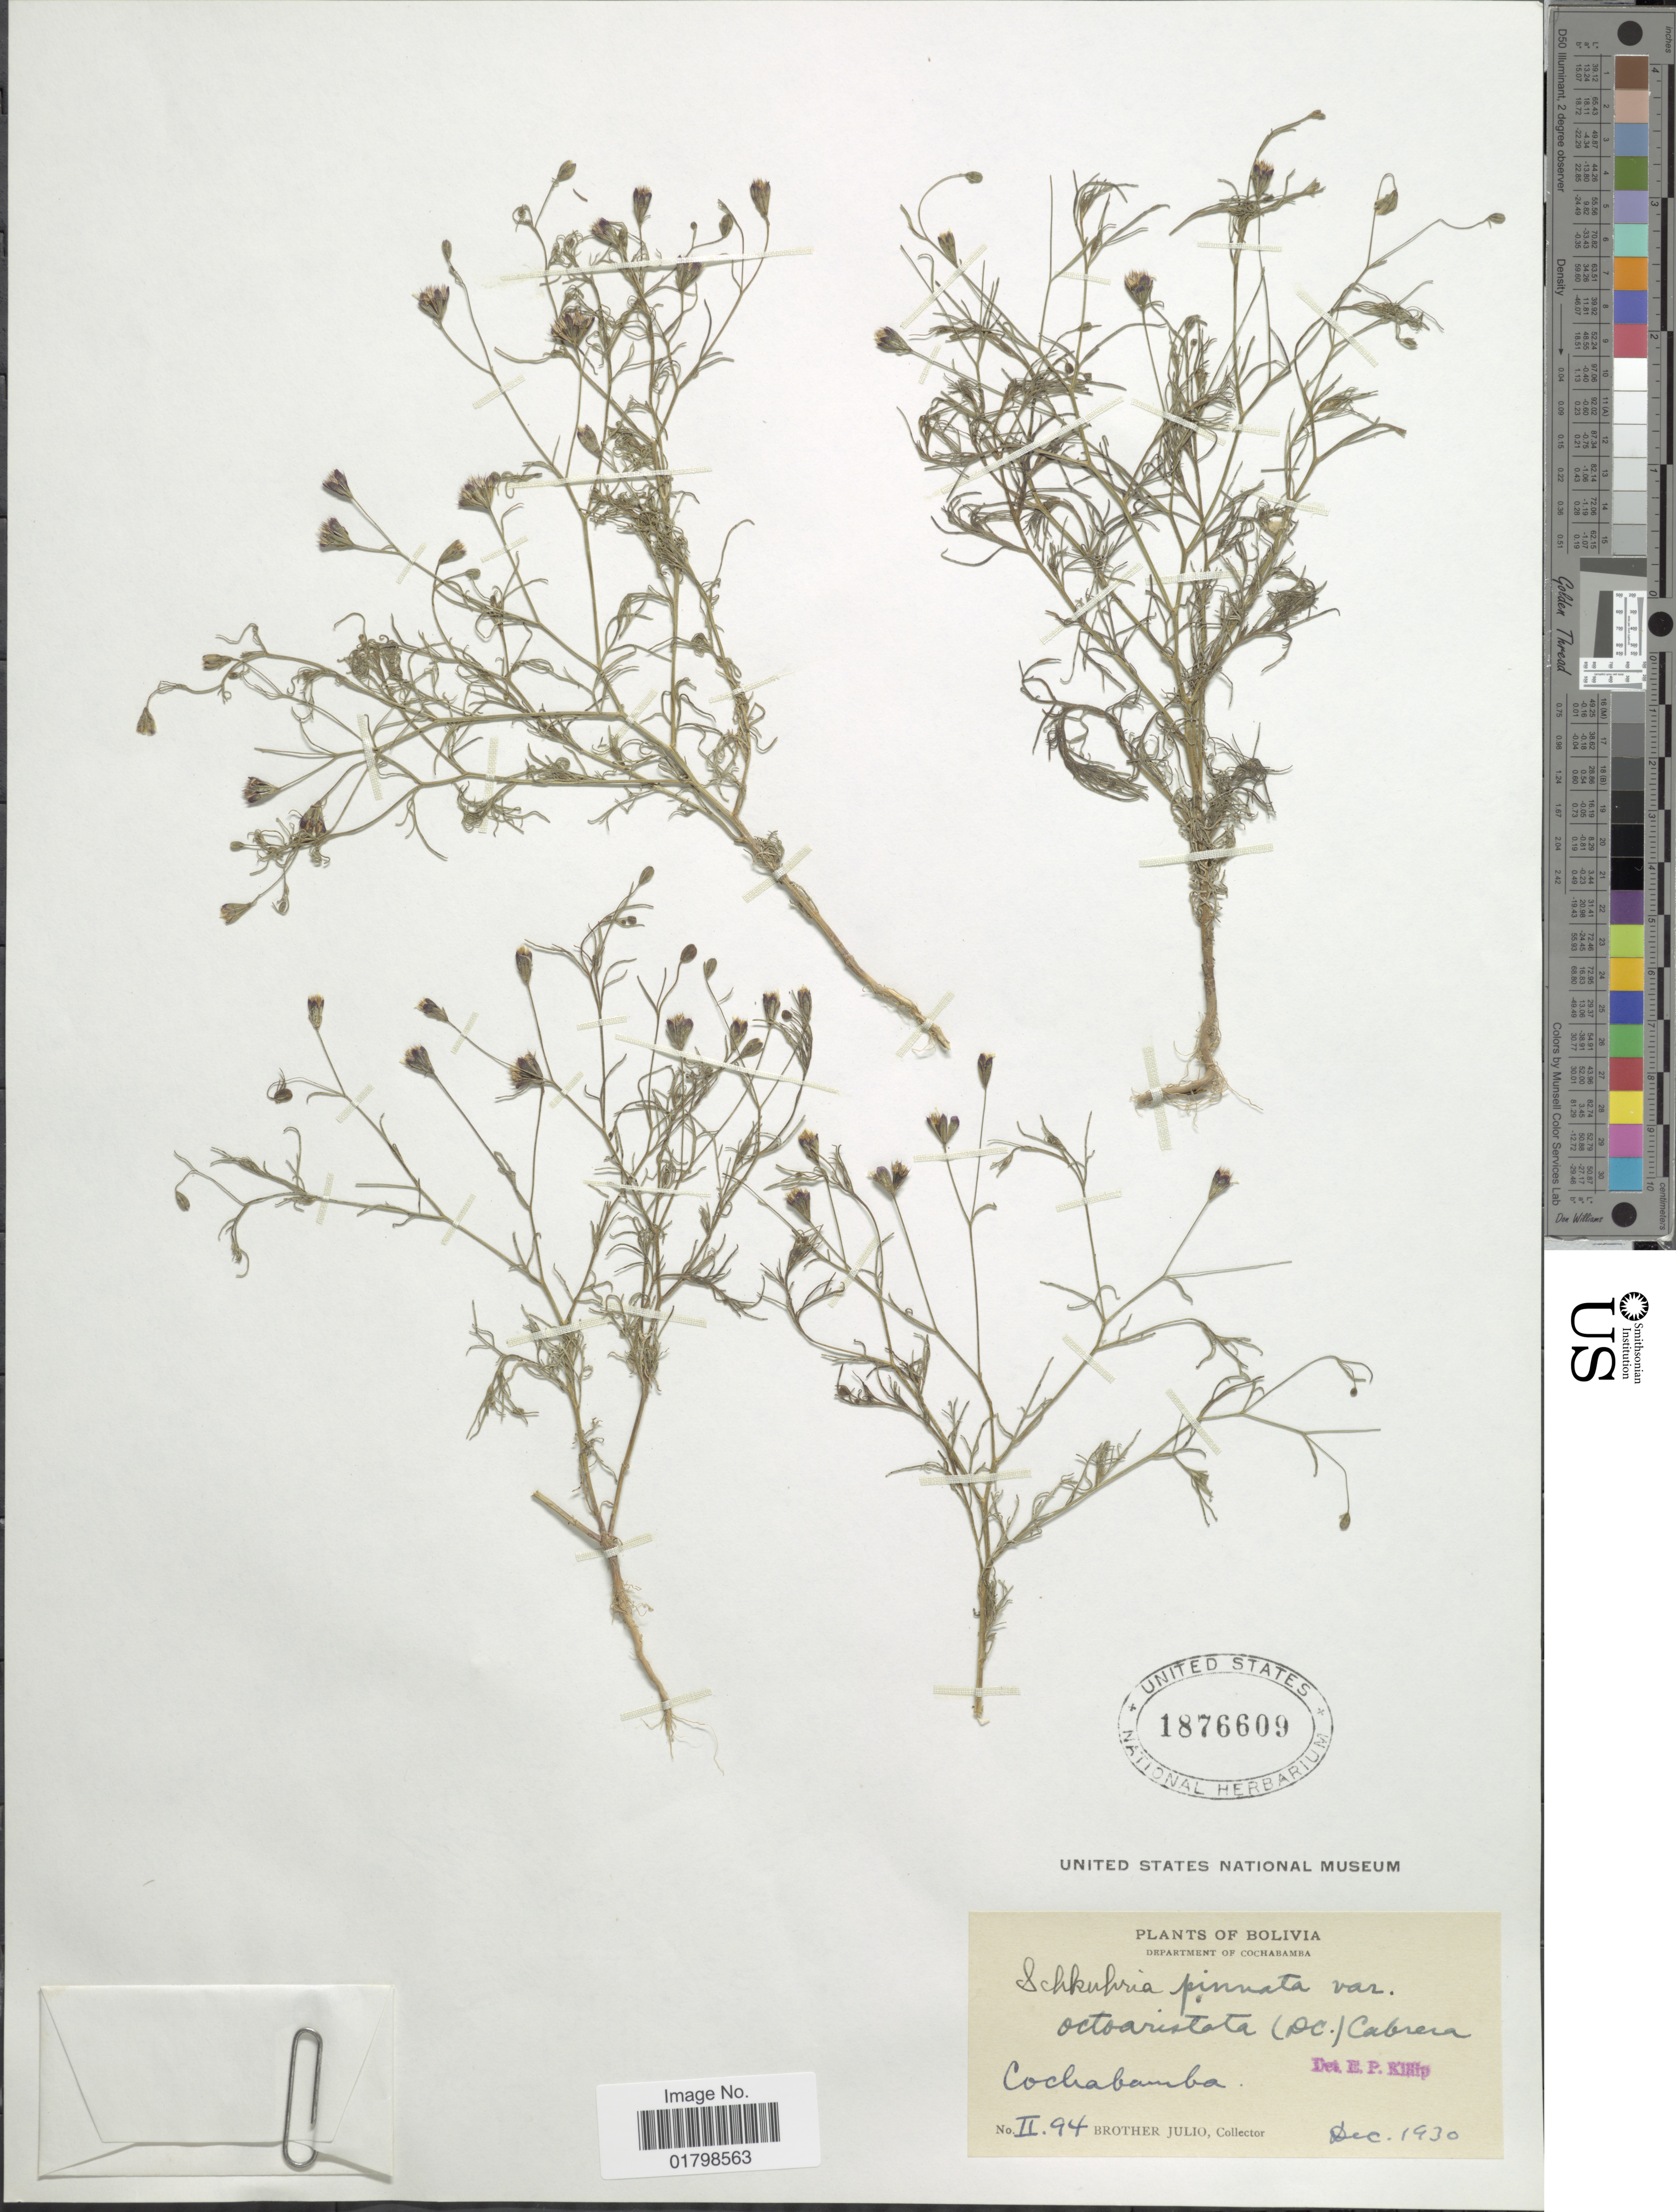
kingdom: Plantae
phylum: Tracheophyta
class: Magnoliopsida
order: Asterales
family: Asteraceae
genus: Schkuhria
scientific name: Schkuhria pinnata var. octoaristata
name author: Cabrera ex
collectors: Bro. Julio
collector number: II94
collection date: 1930-12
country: Bolivia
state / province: Cochabamba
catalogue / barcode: US 1876609